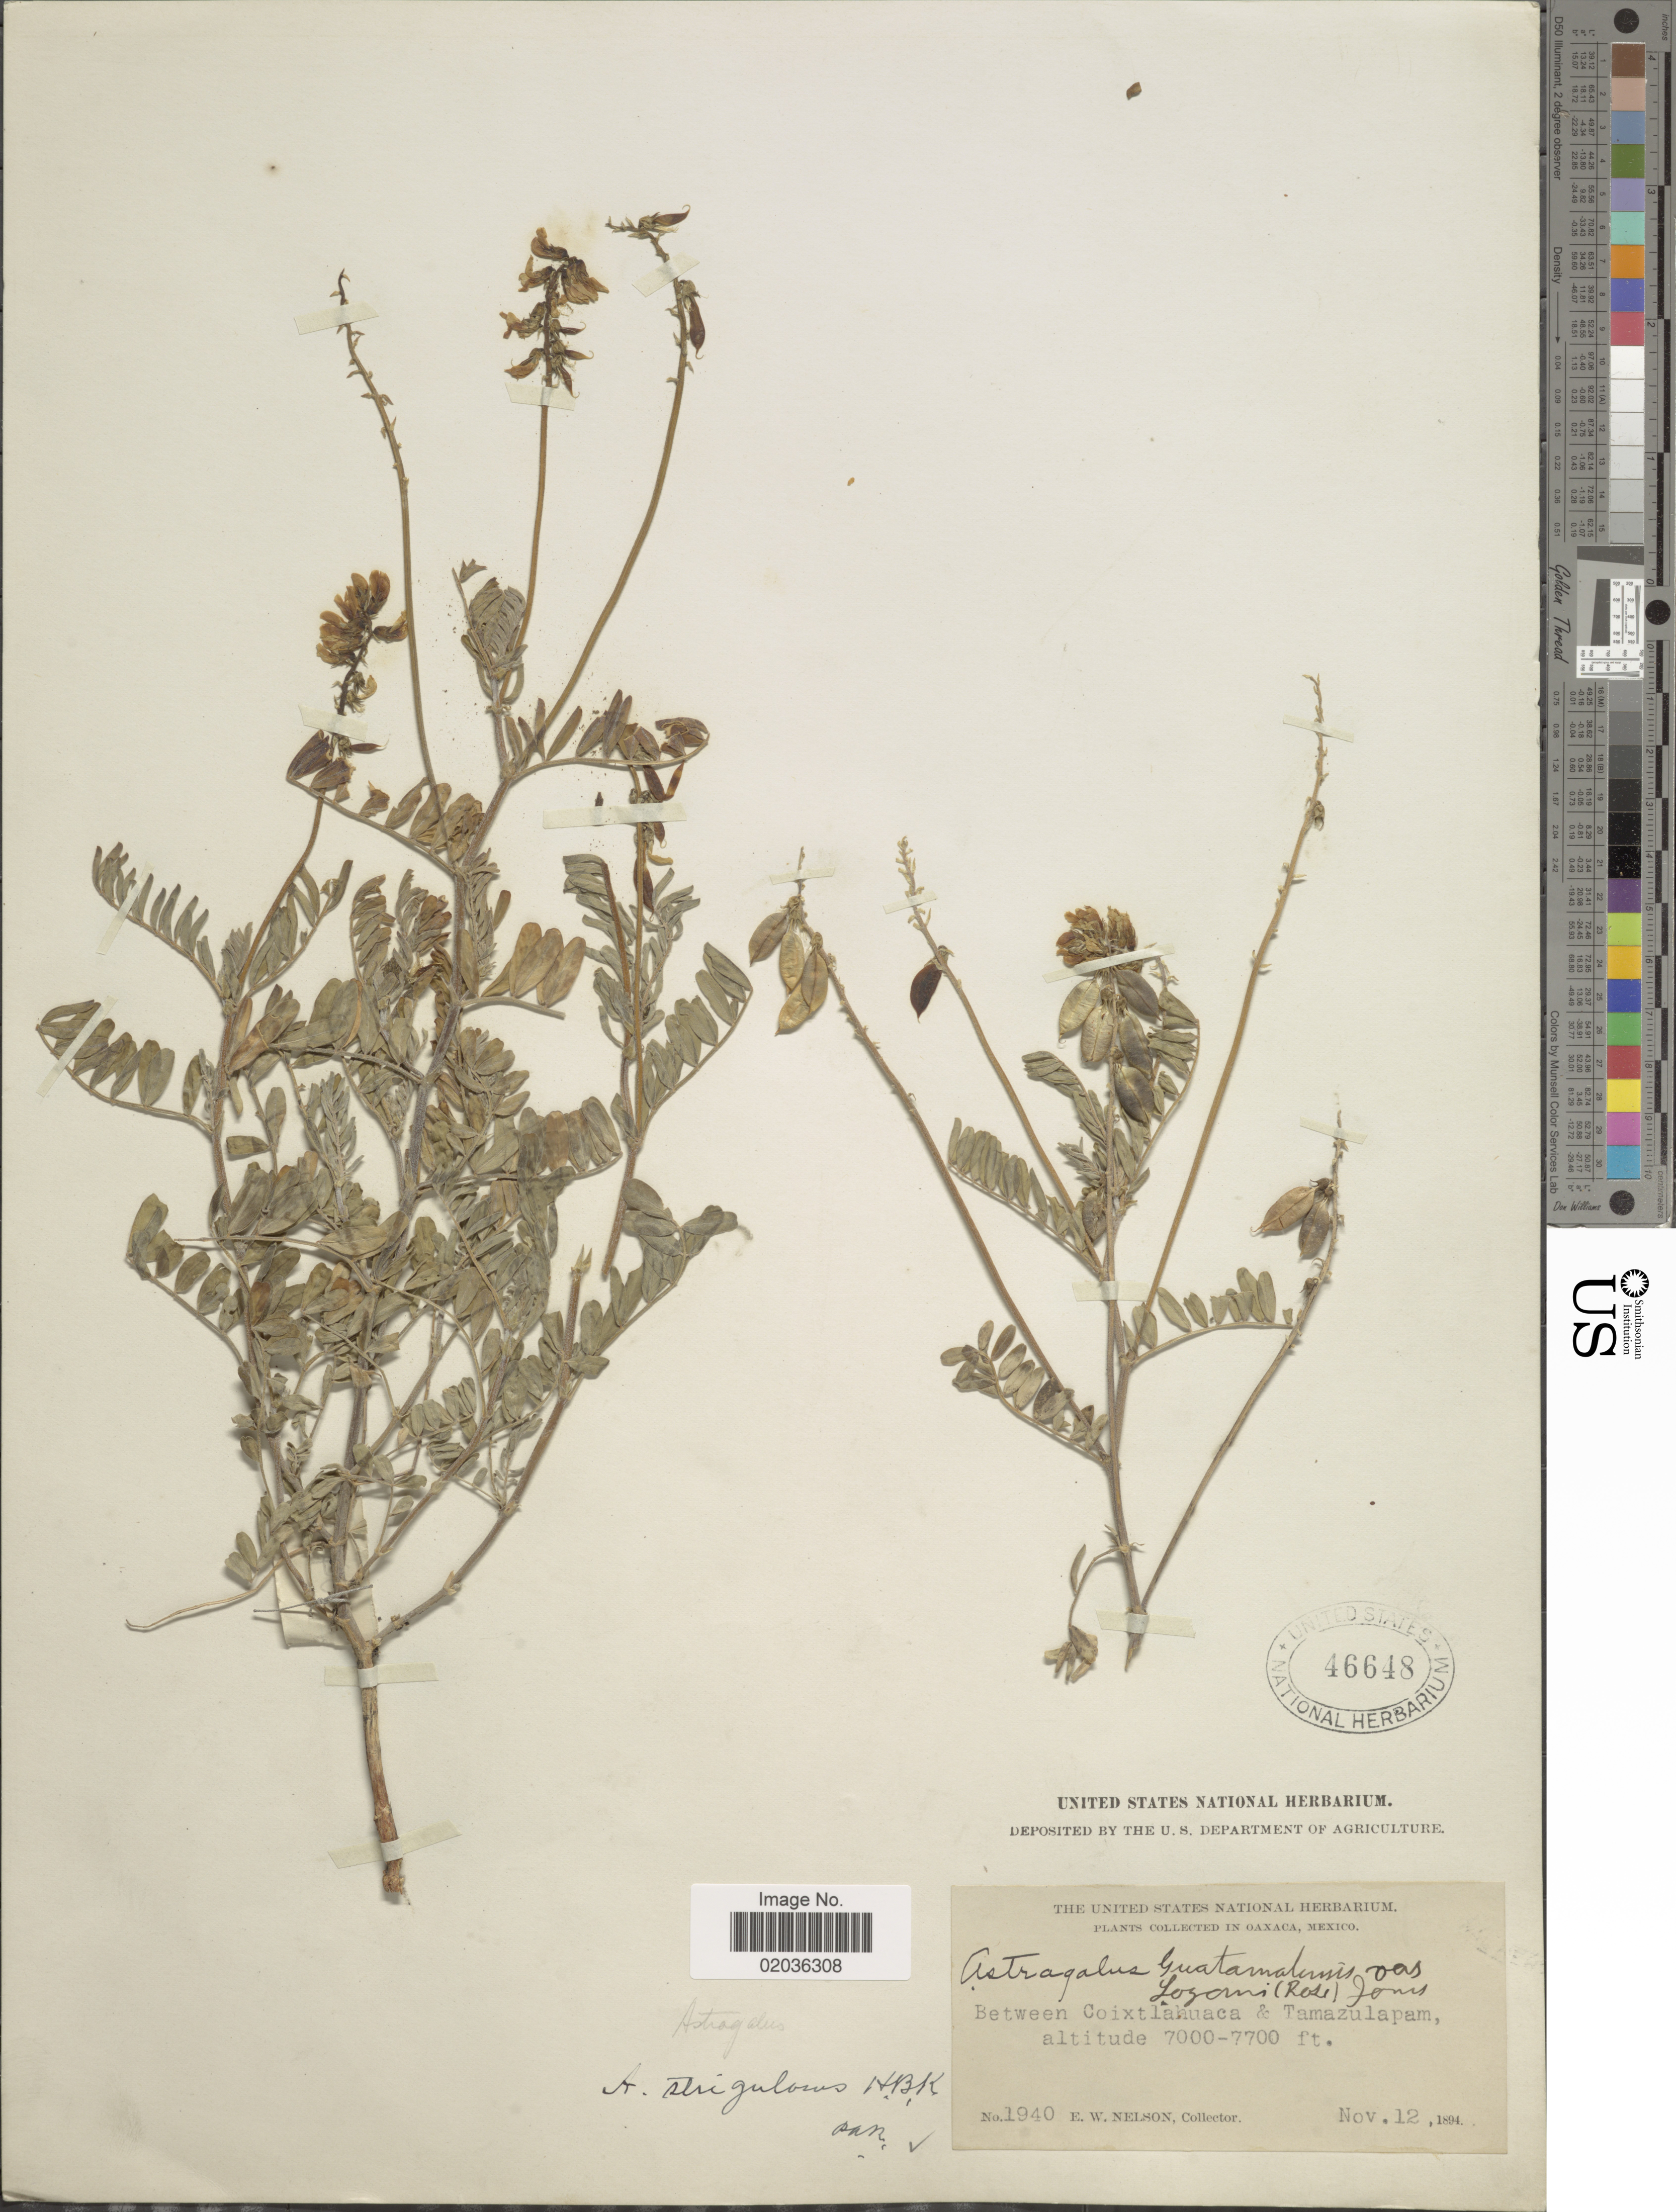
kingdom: Plantae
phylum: Tracheophyta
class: Magnoliopsida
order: Fabales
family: Fabaceae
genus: Astragalus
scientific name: Astragalus strigulosus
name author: Kunth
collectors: E. W. Nelson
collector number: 1940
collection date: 1894-11-12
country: Mexico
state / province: Oaxaca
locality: Between Coixtlahuaca & Tamazulapam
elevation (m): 2134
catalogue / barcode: US 44648